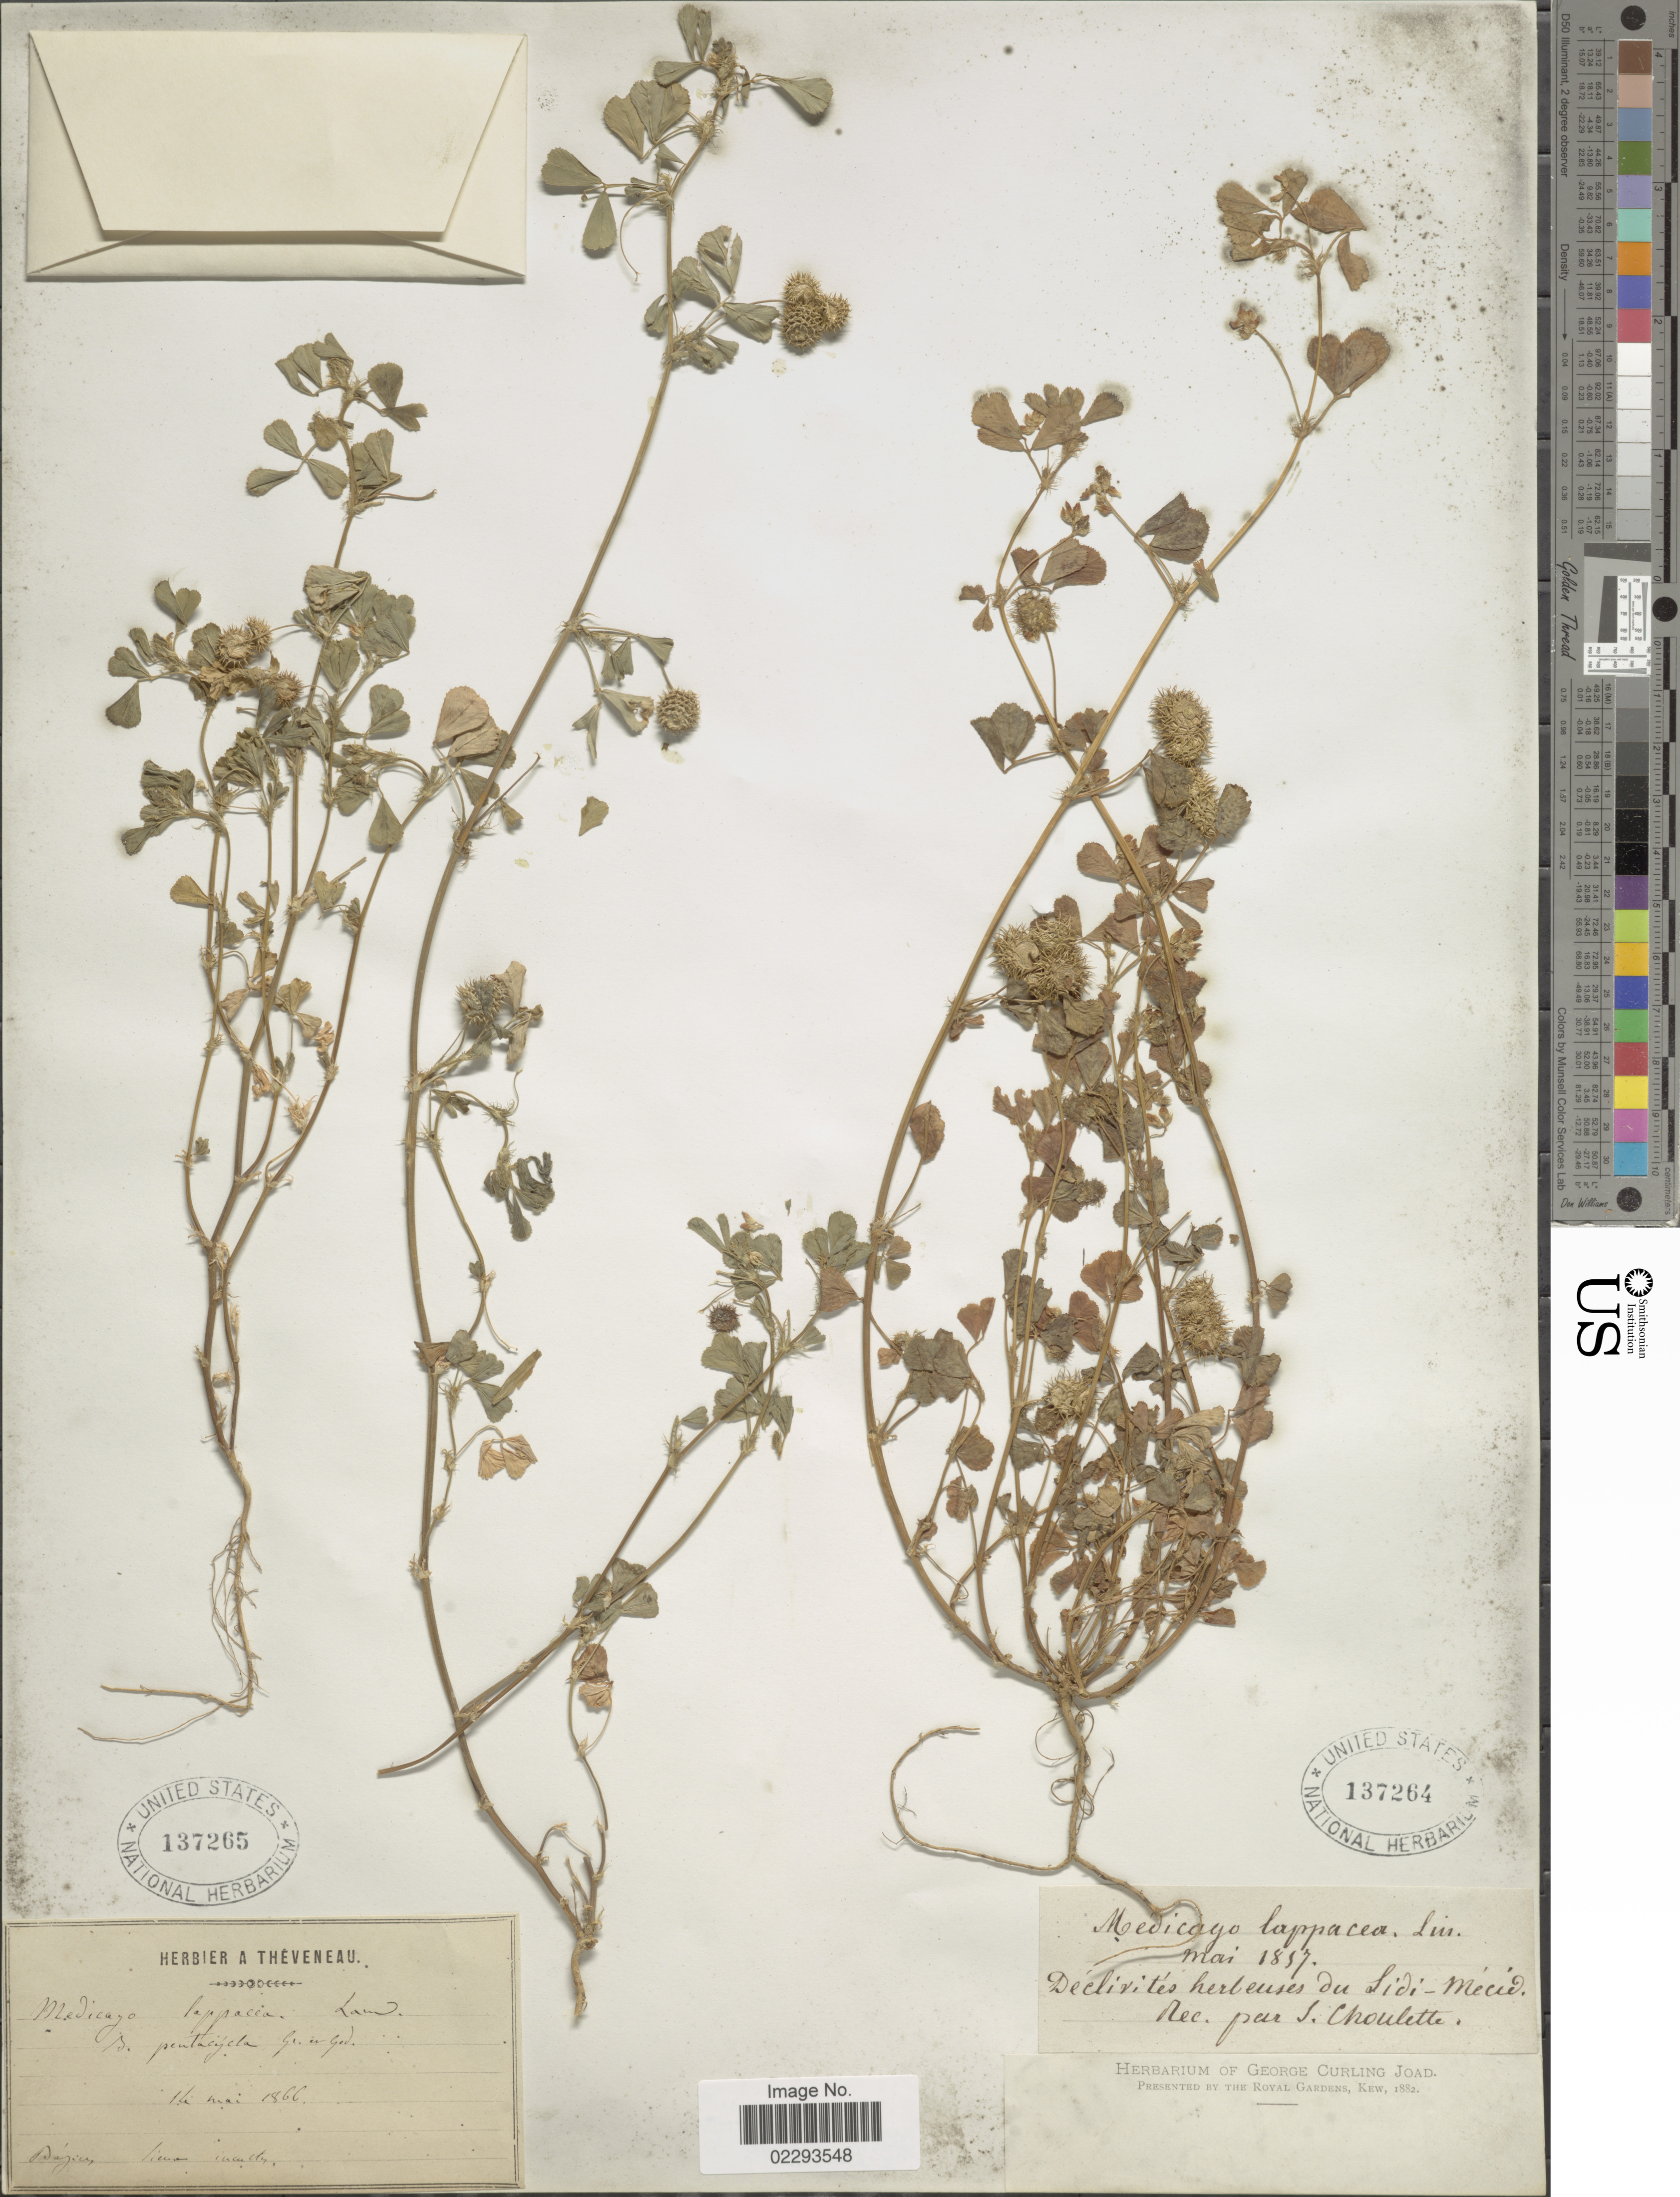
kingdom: Plantae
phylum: Tracheophyta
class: Magnoliopsida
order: Fabales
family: Fabaceae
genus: Medicago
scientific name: Medicago denticulata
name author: Willd.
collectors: J. Choulette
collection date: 1857-05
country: France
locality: Declirites herbeuses du Sidi- Mecid [interpreted]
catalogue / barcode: US 137264